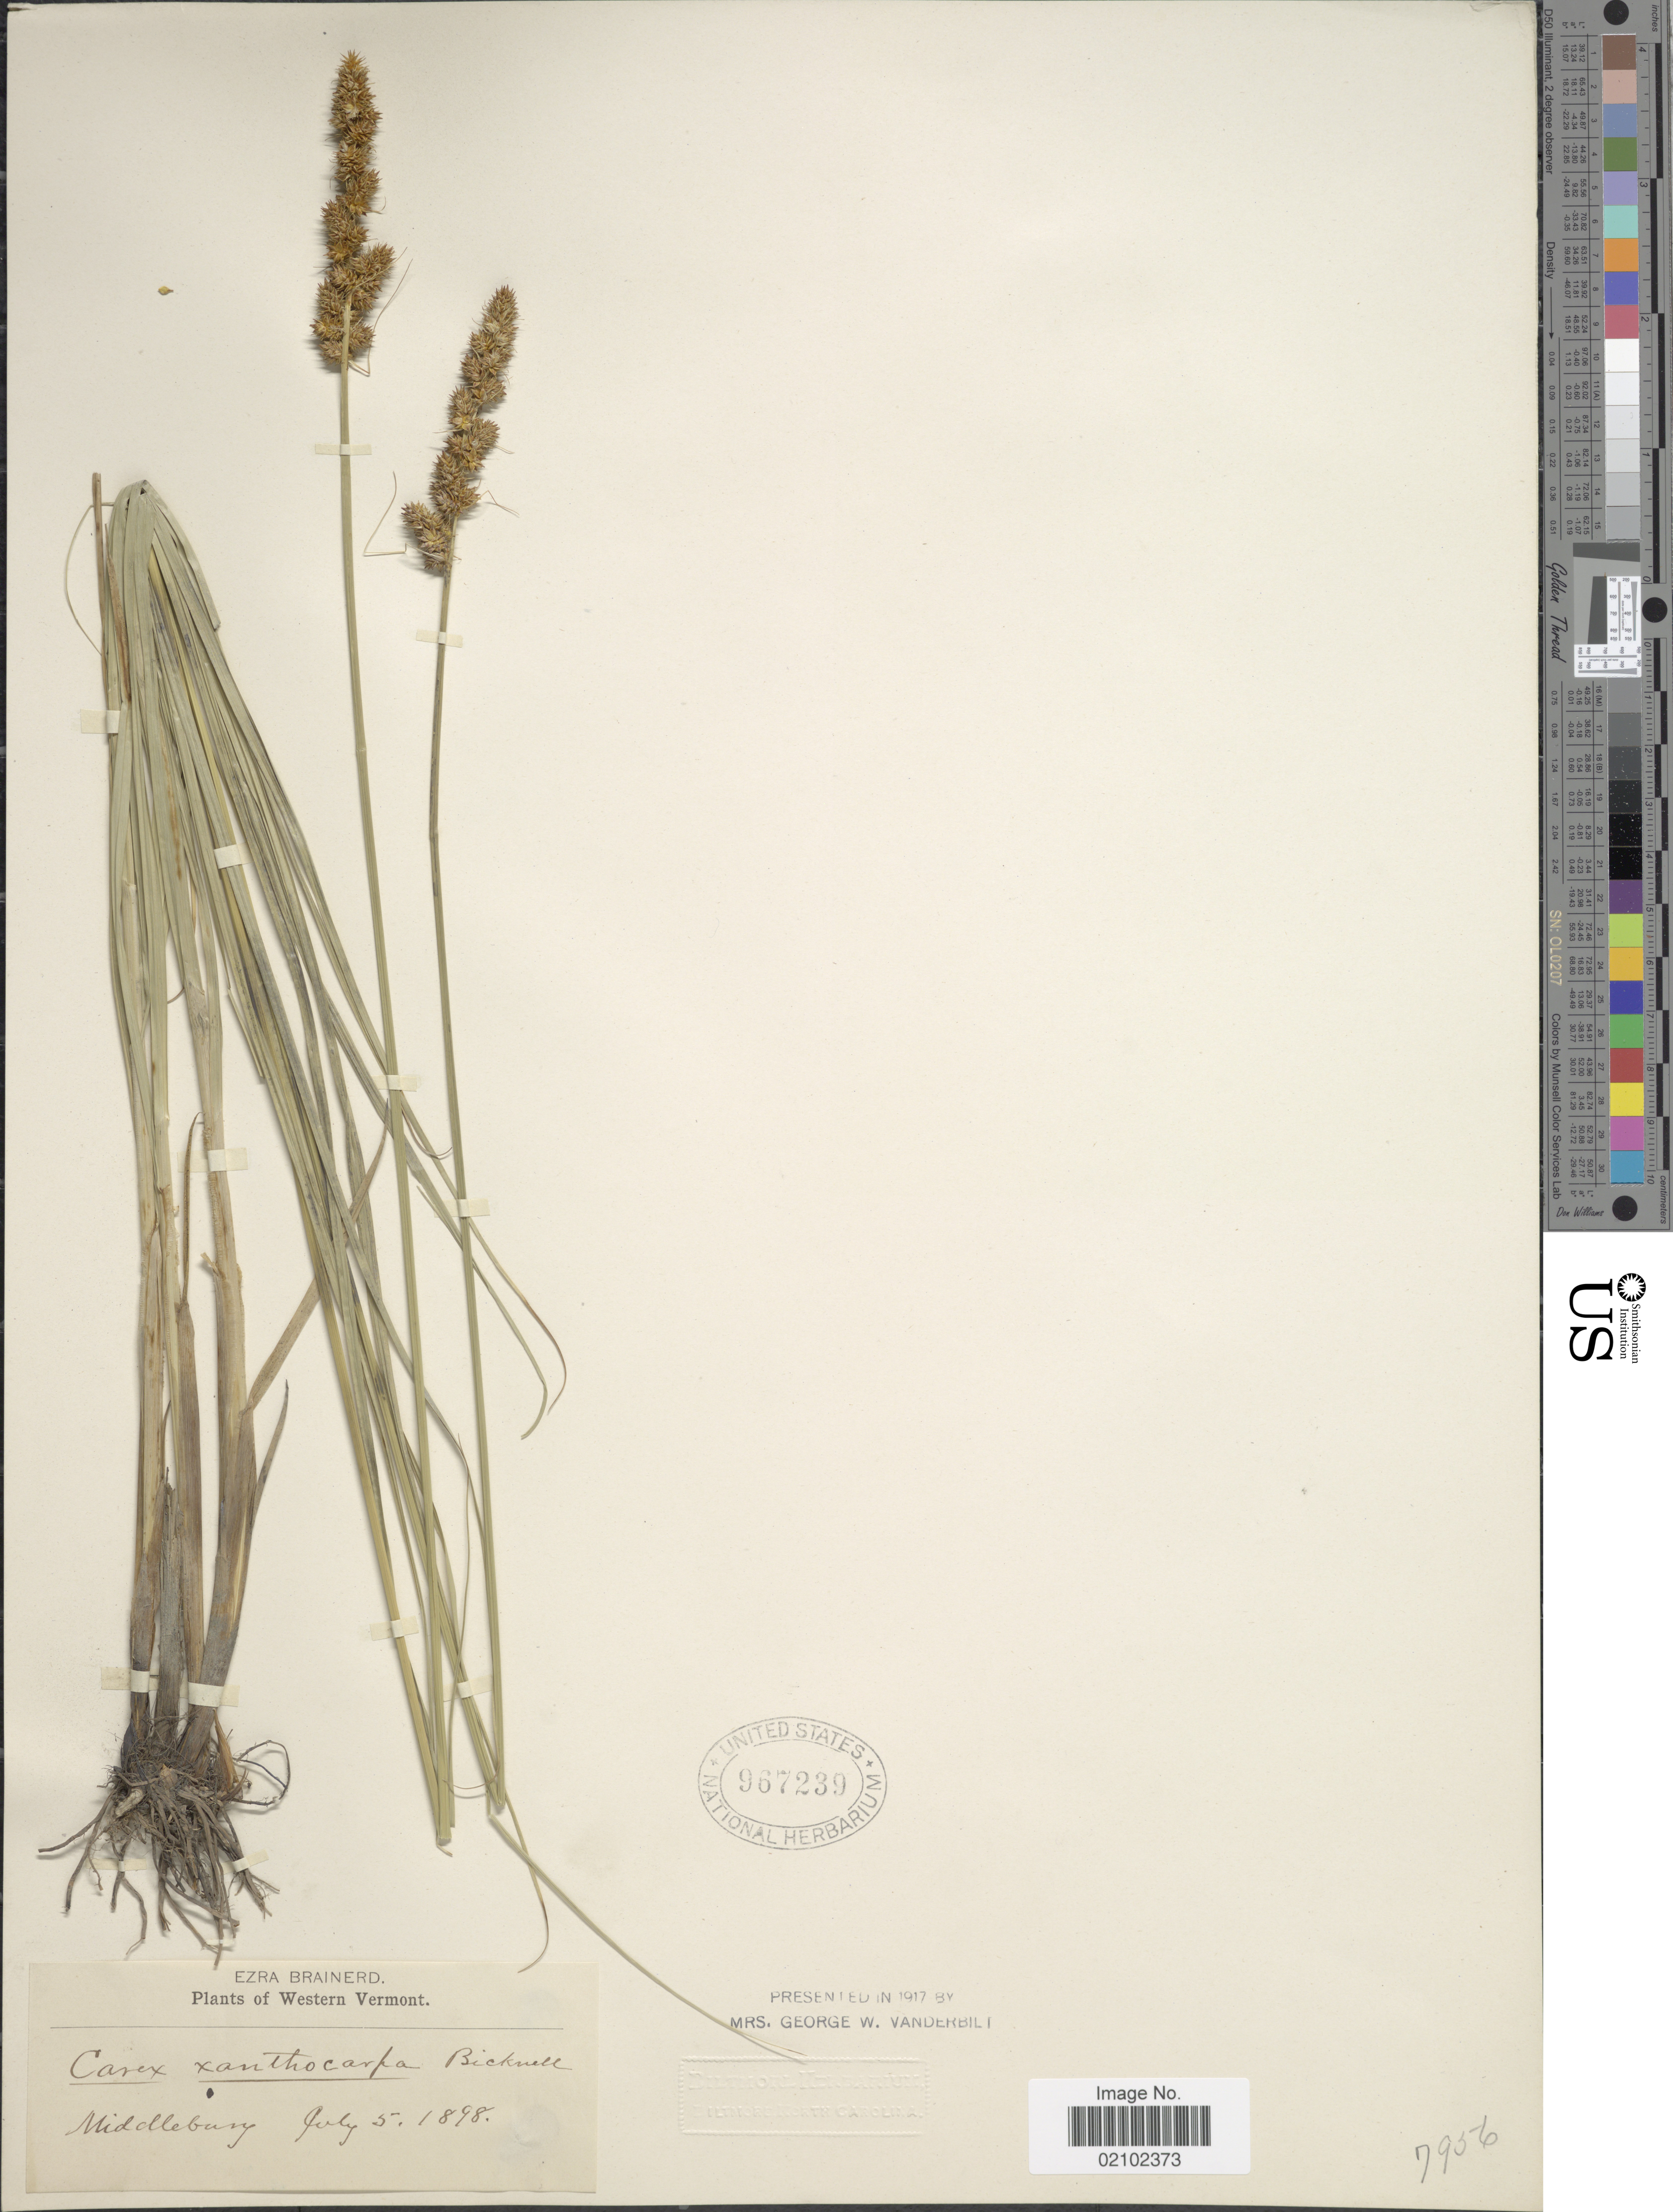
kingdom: Plantae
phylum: Tracheophyta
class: Liliopsida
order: Poales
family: Cyperaceae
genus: Carex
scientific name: Carex annectens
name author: (E.P. Bicknell) E.P. Bicknell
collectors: E. Brainerd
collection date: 1898-07-05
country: United States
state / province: Vermont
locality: Western Vermont, Middlebury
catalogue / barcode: US 967239